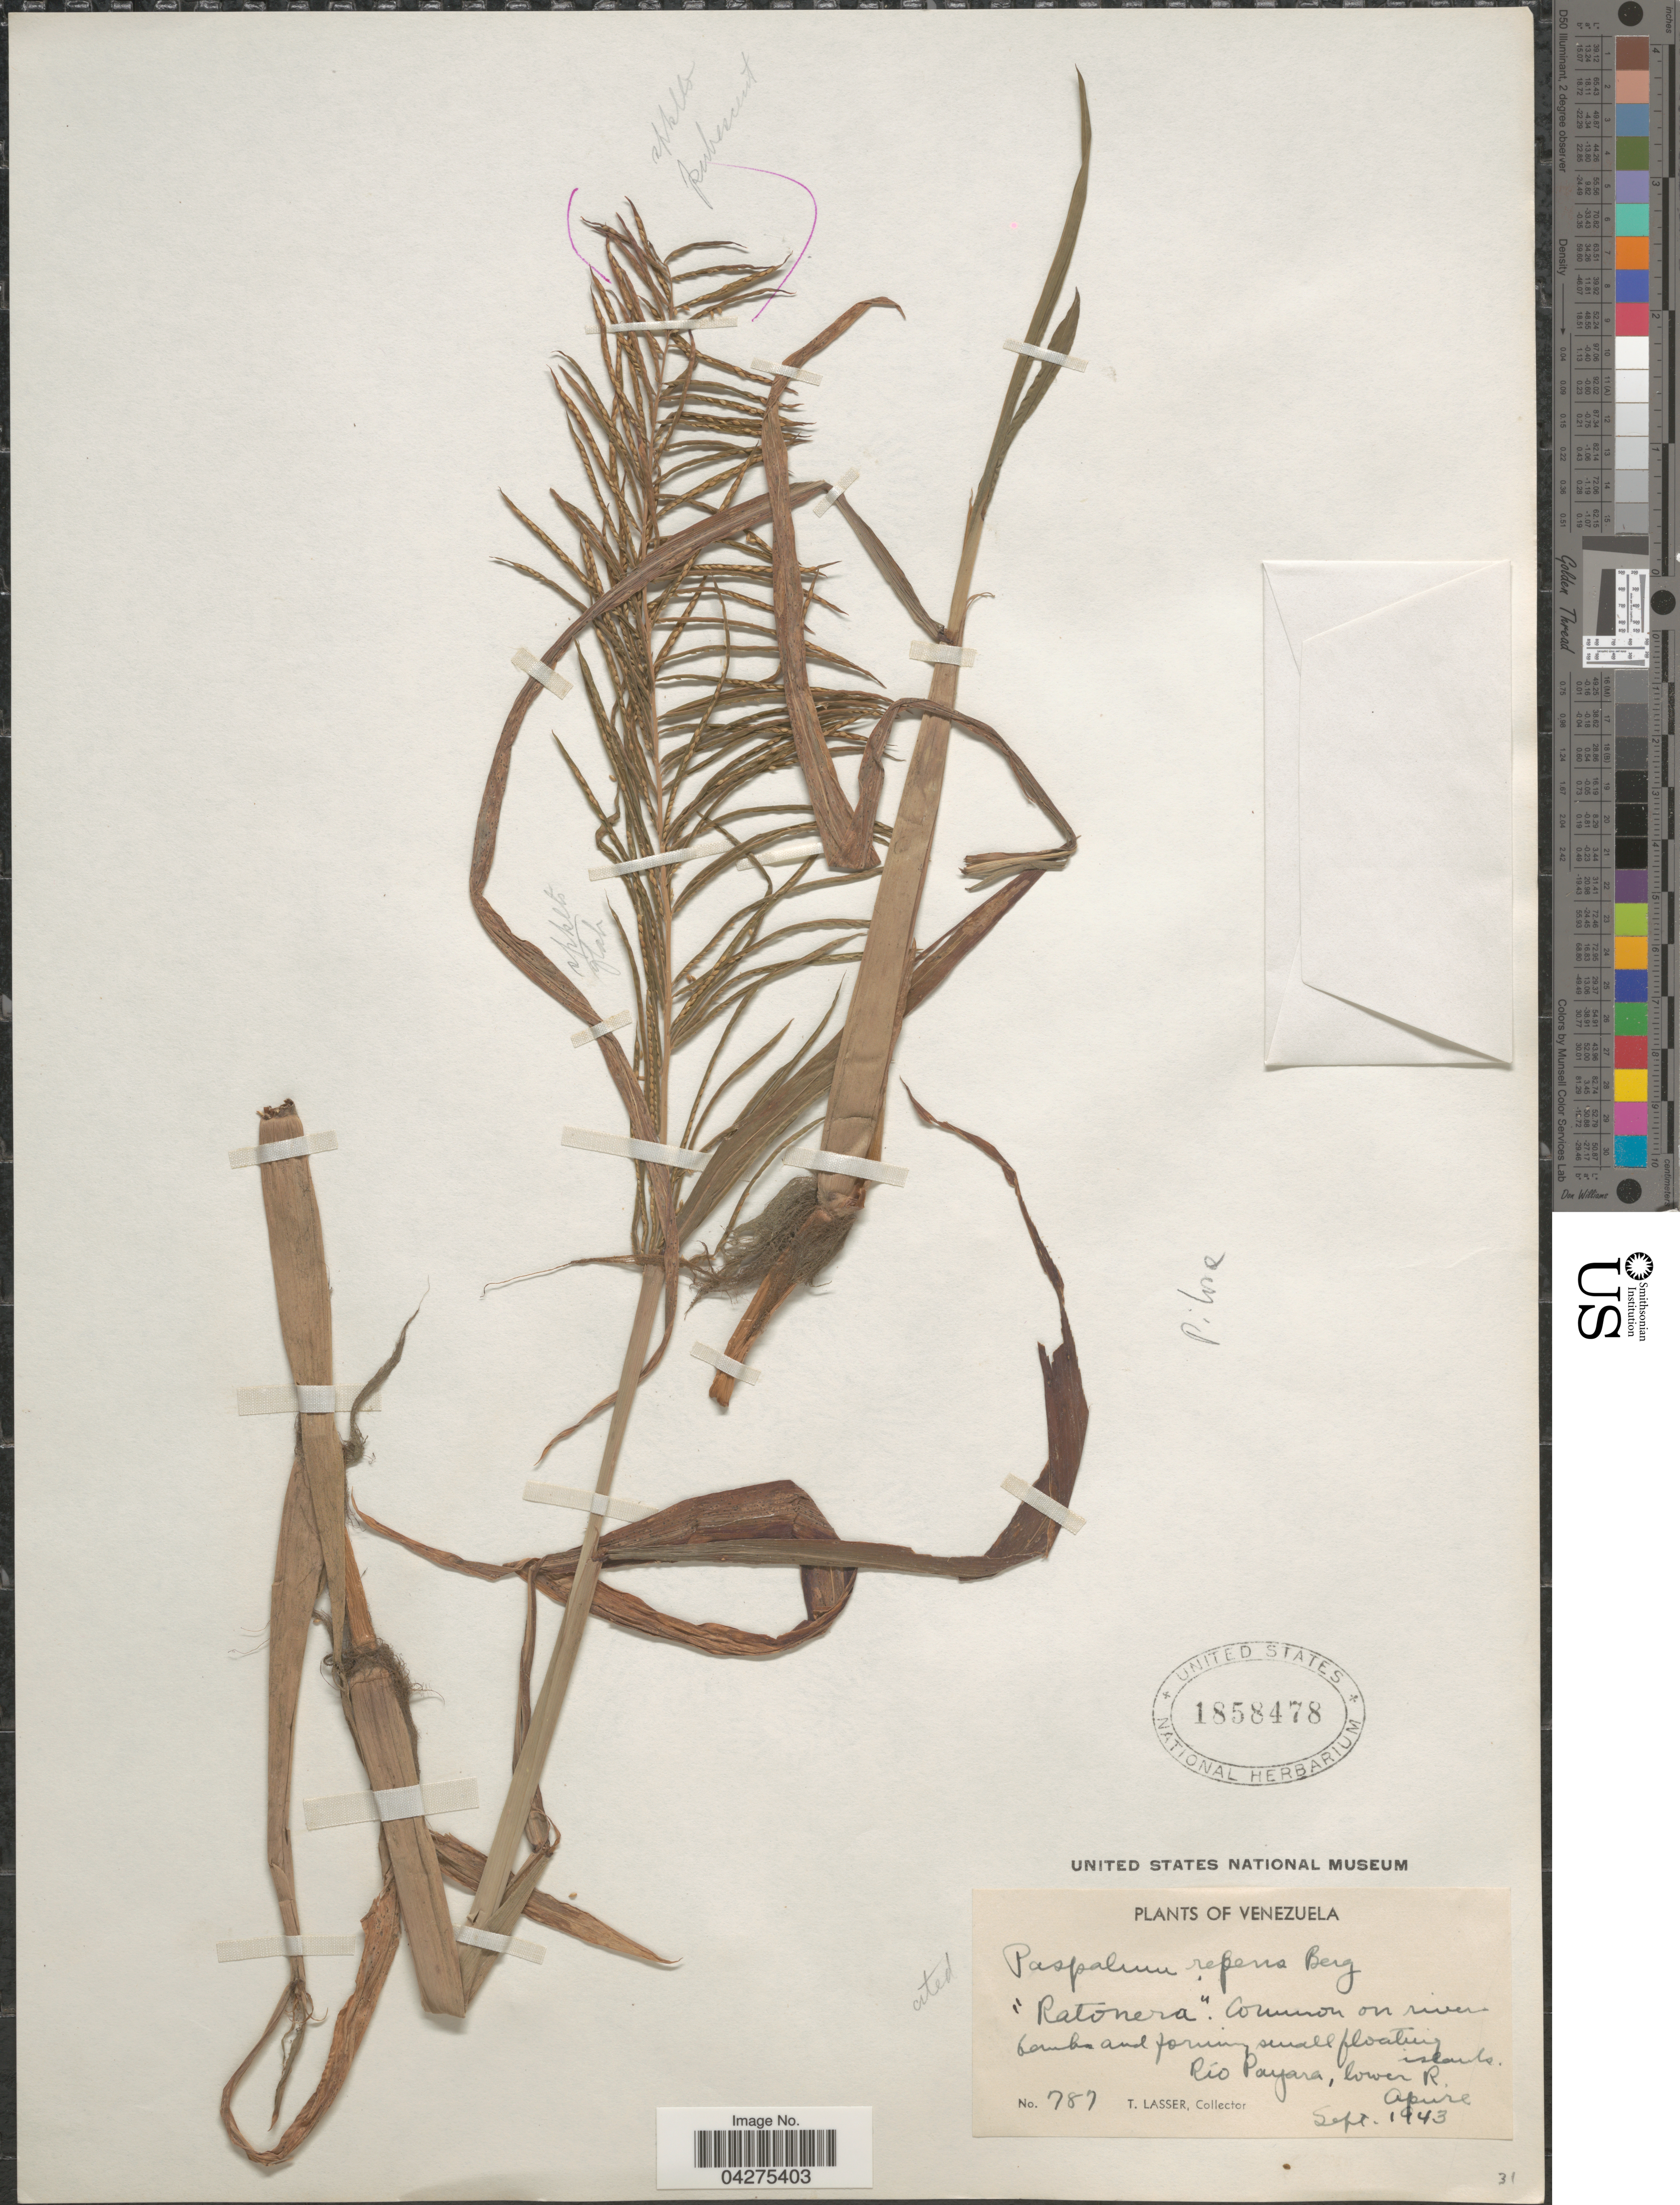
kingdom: Plantae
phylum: Tracheophyta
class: Liliopsida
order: Poales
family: Poaceae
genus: Paspalum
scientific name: Paspalum repens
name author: P.J. Bergius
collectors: T. Lasser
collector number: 787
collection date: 1943-09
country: Venezuela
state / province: Apure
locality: Río Payara, lower R.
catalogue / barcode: US 1857478